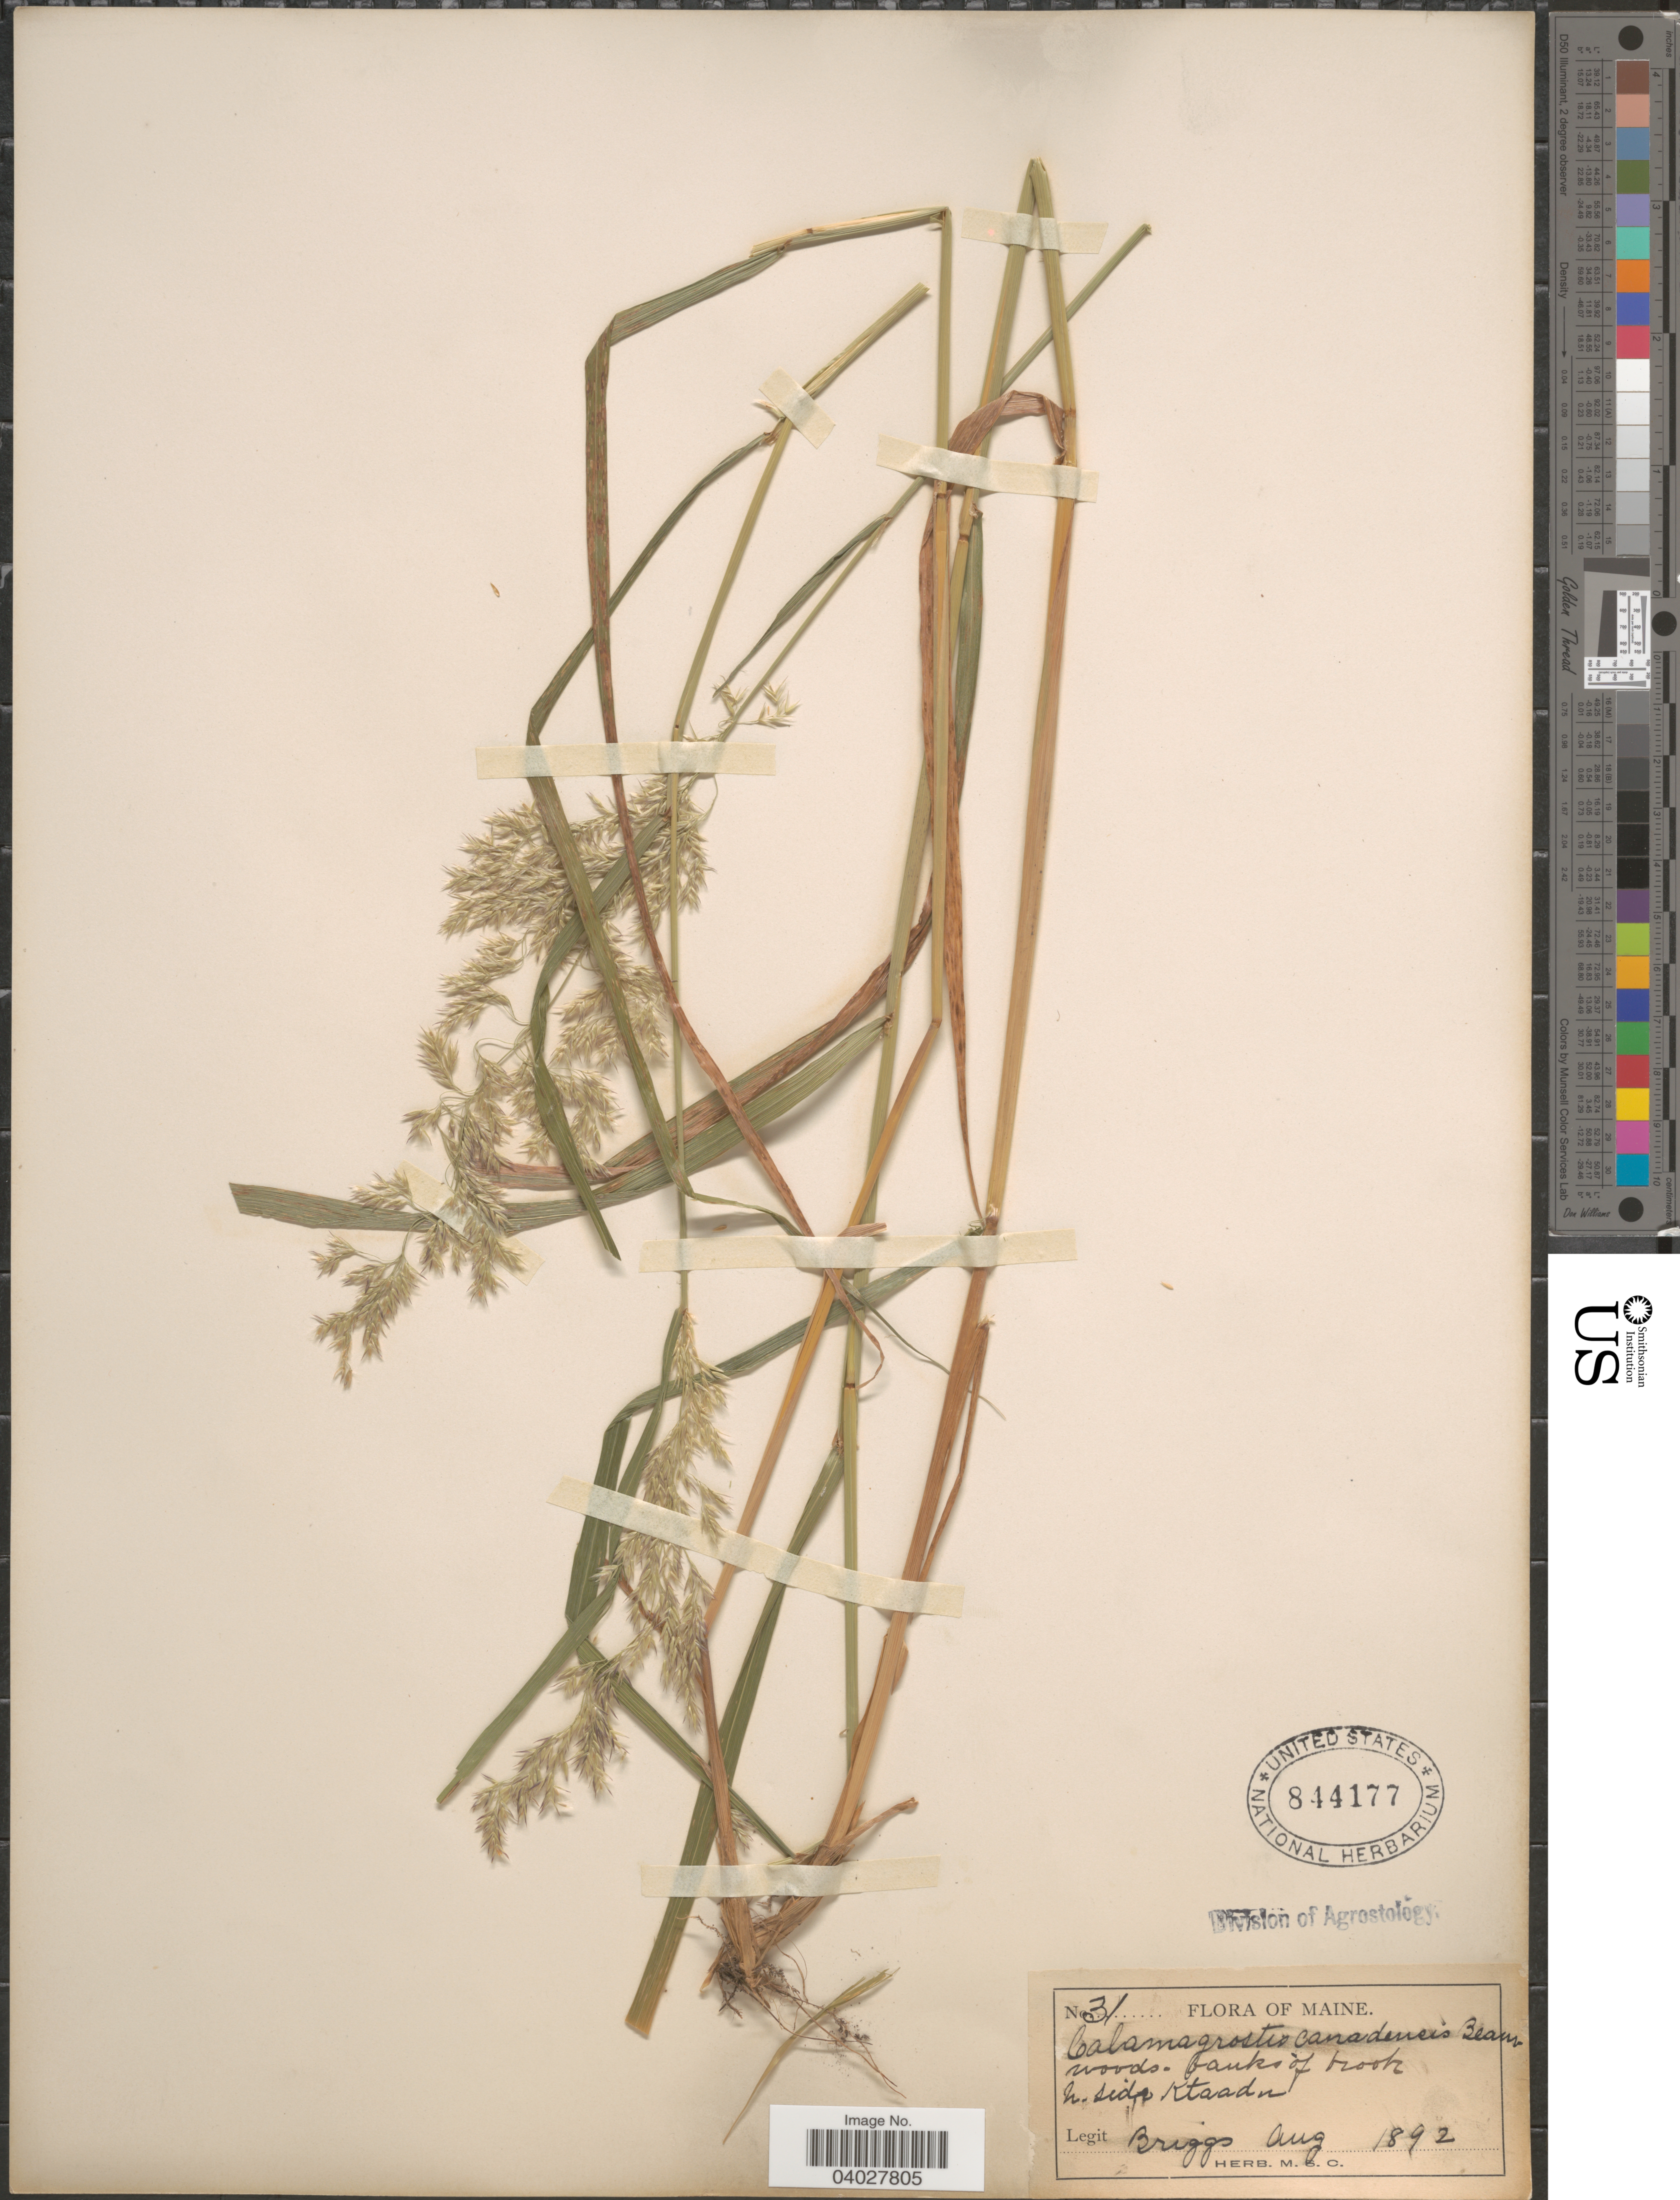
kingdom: Plantae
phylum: Tracheophyta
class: Liliopsida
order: Poales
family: Poaceae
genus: Calamagrostis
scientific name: Calamagrostis canadensis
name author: (Michx.) P. Beauv.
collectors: Briggs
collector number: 31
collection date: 1892-08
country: United States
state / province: Maine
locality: N. Side Ktaadn.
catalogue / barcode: US 844177